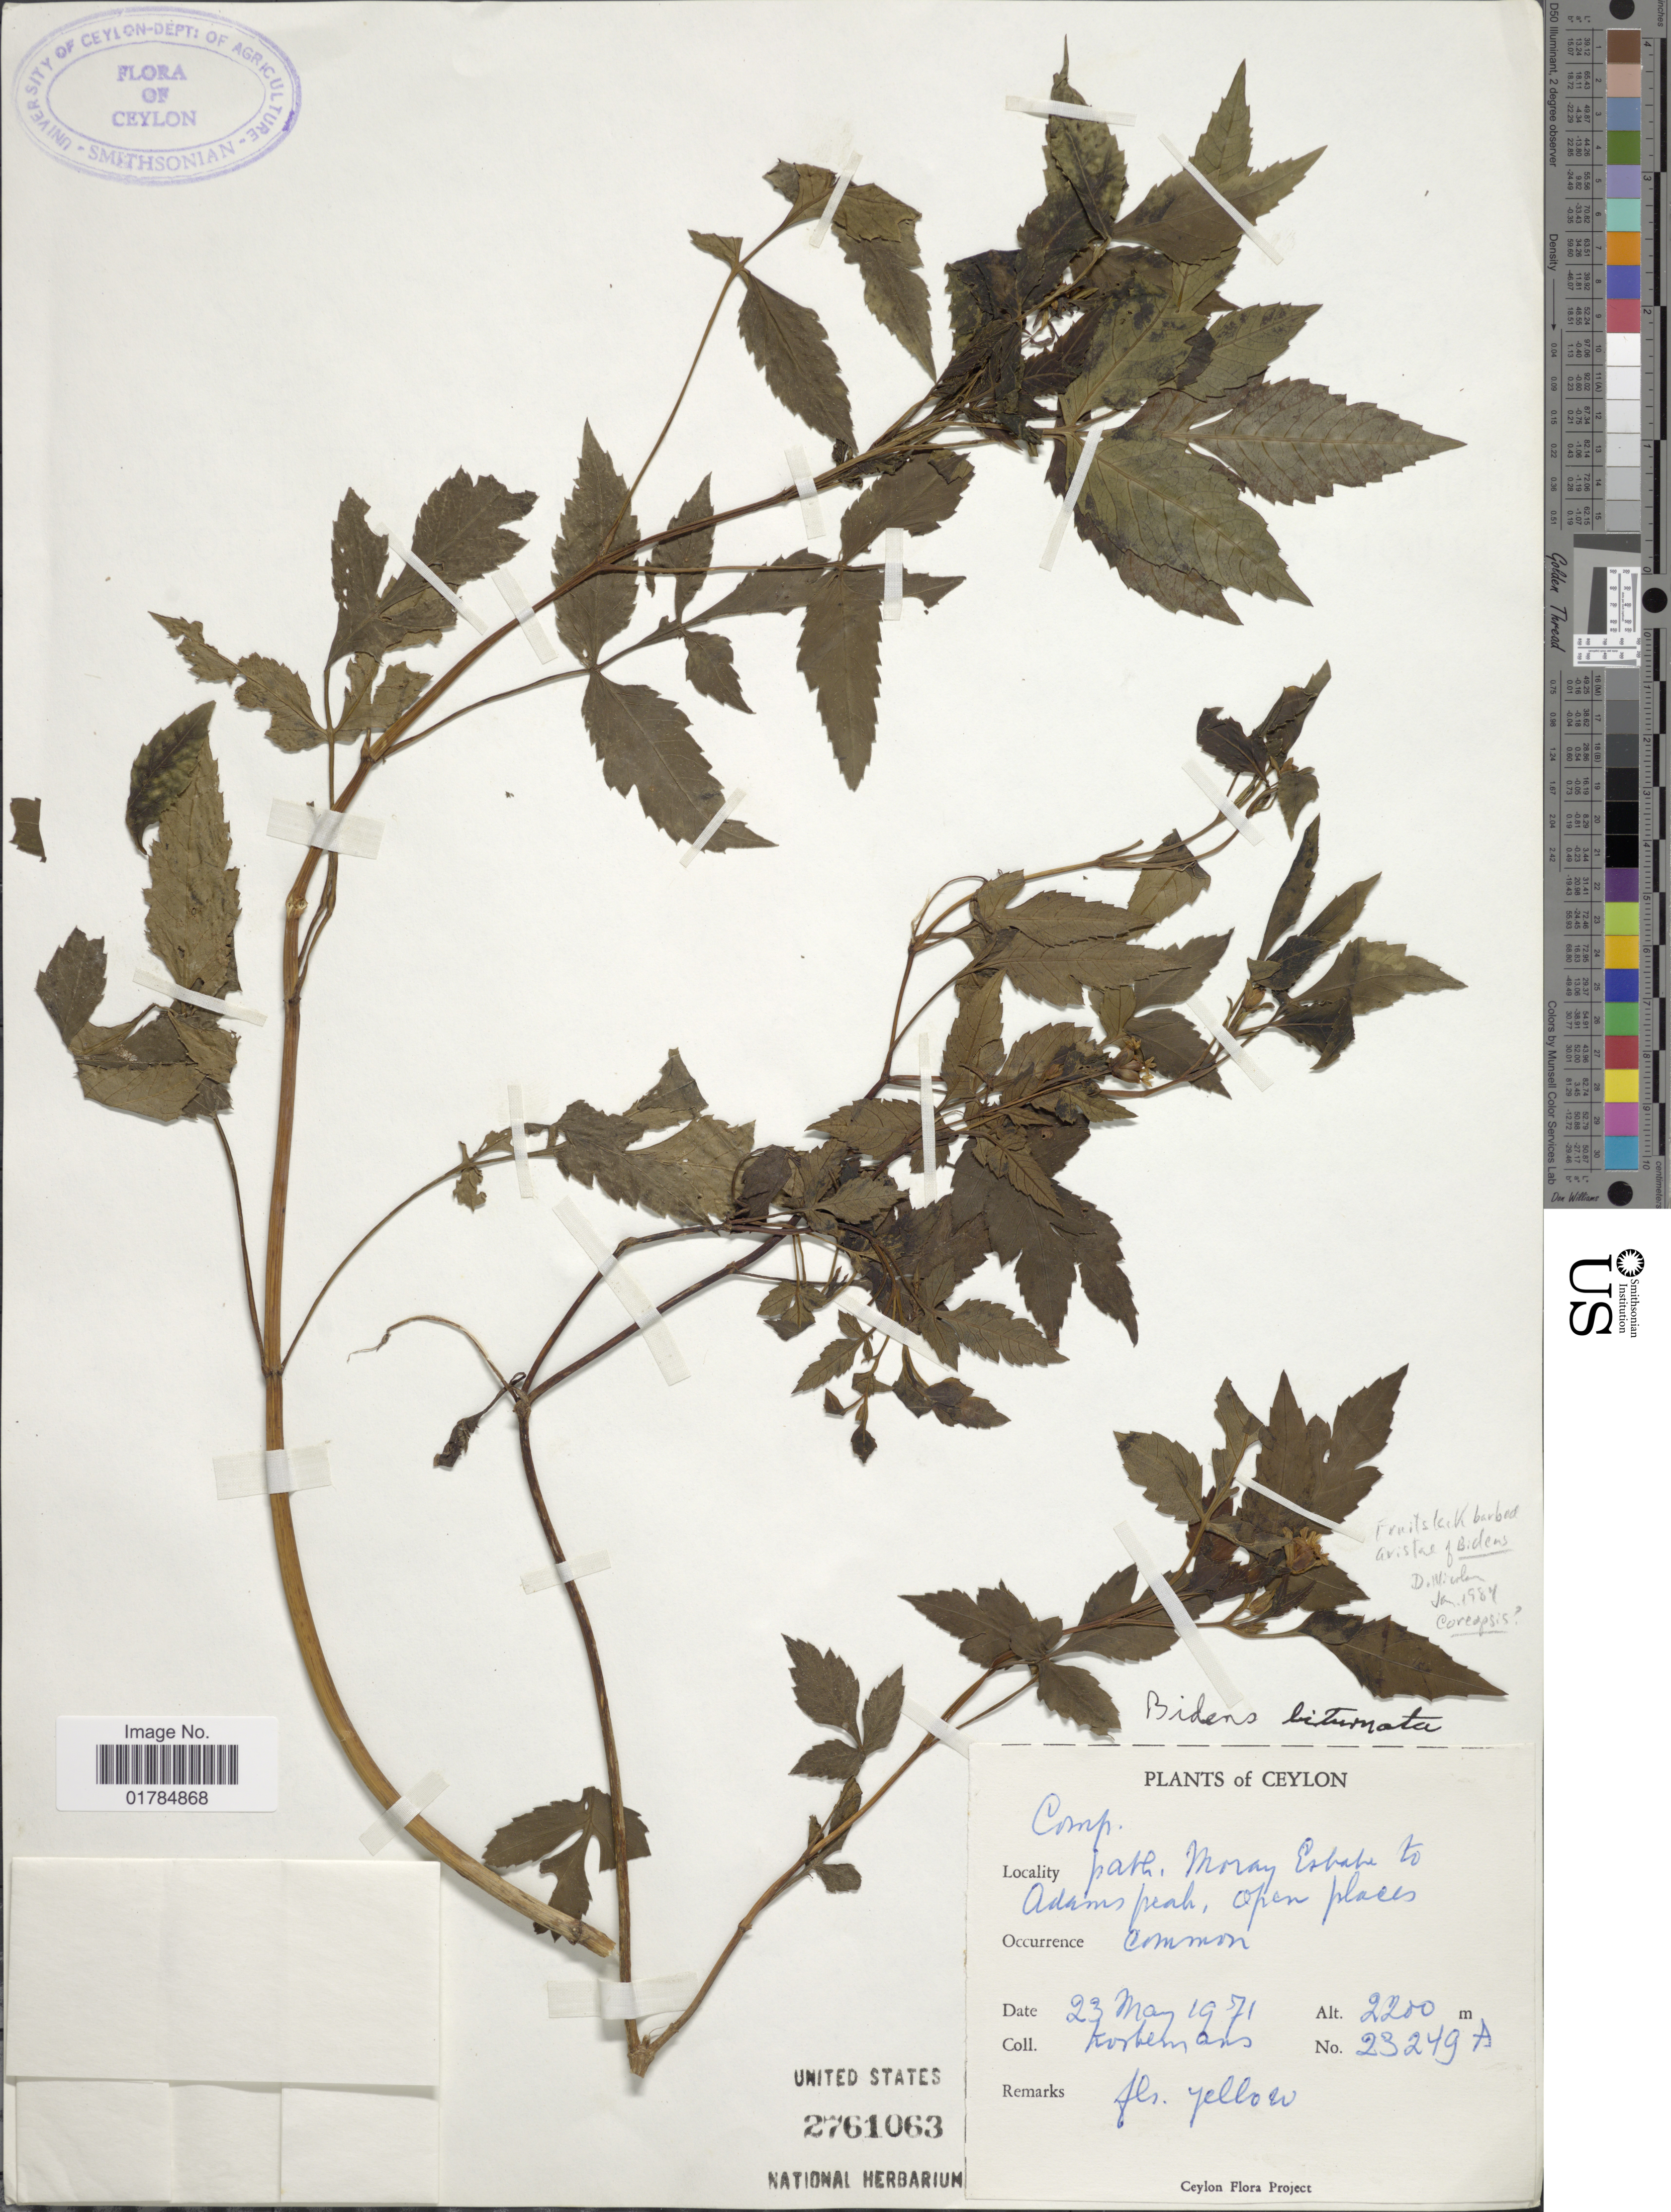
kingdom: Plantae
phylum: Tracheophyta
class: Magnoliopsida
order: Asterales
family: Asteraceae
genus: Glossogyne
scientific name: Glossogyne tenuifolia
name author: (Labill.)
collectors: -. Korbermans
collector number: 23249A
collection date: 1971-05-23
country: Sri Lanka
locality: Path Moray Estate to Adams peak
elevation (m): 2200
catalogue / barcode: US 2761063